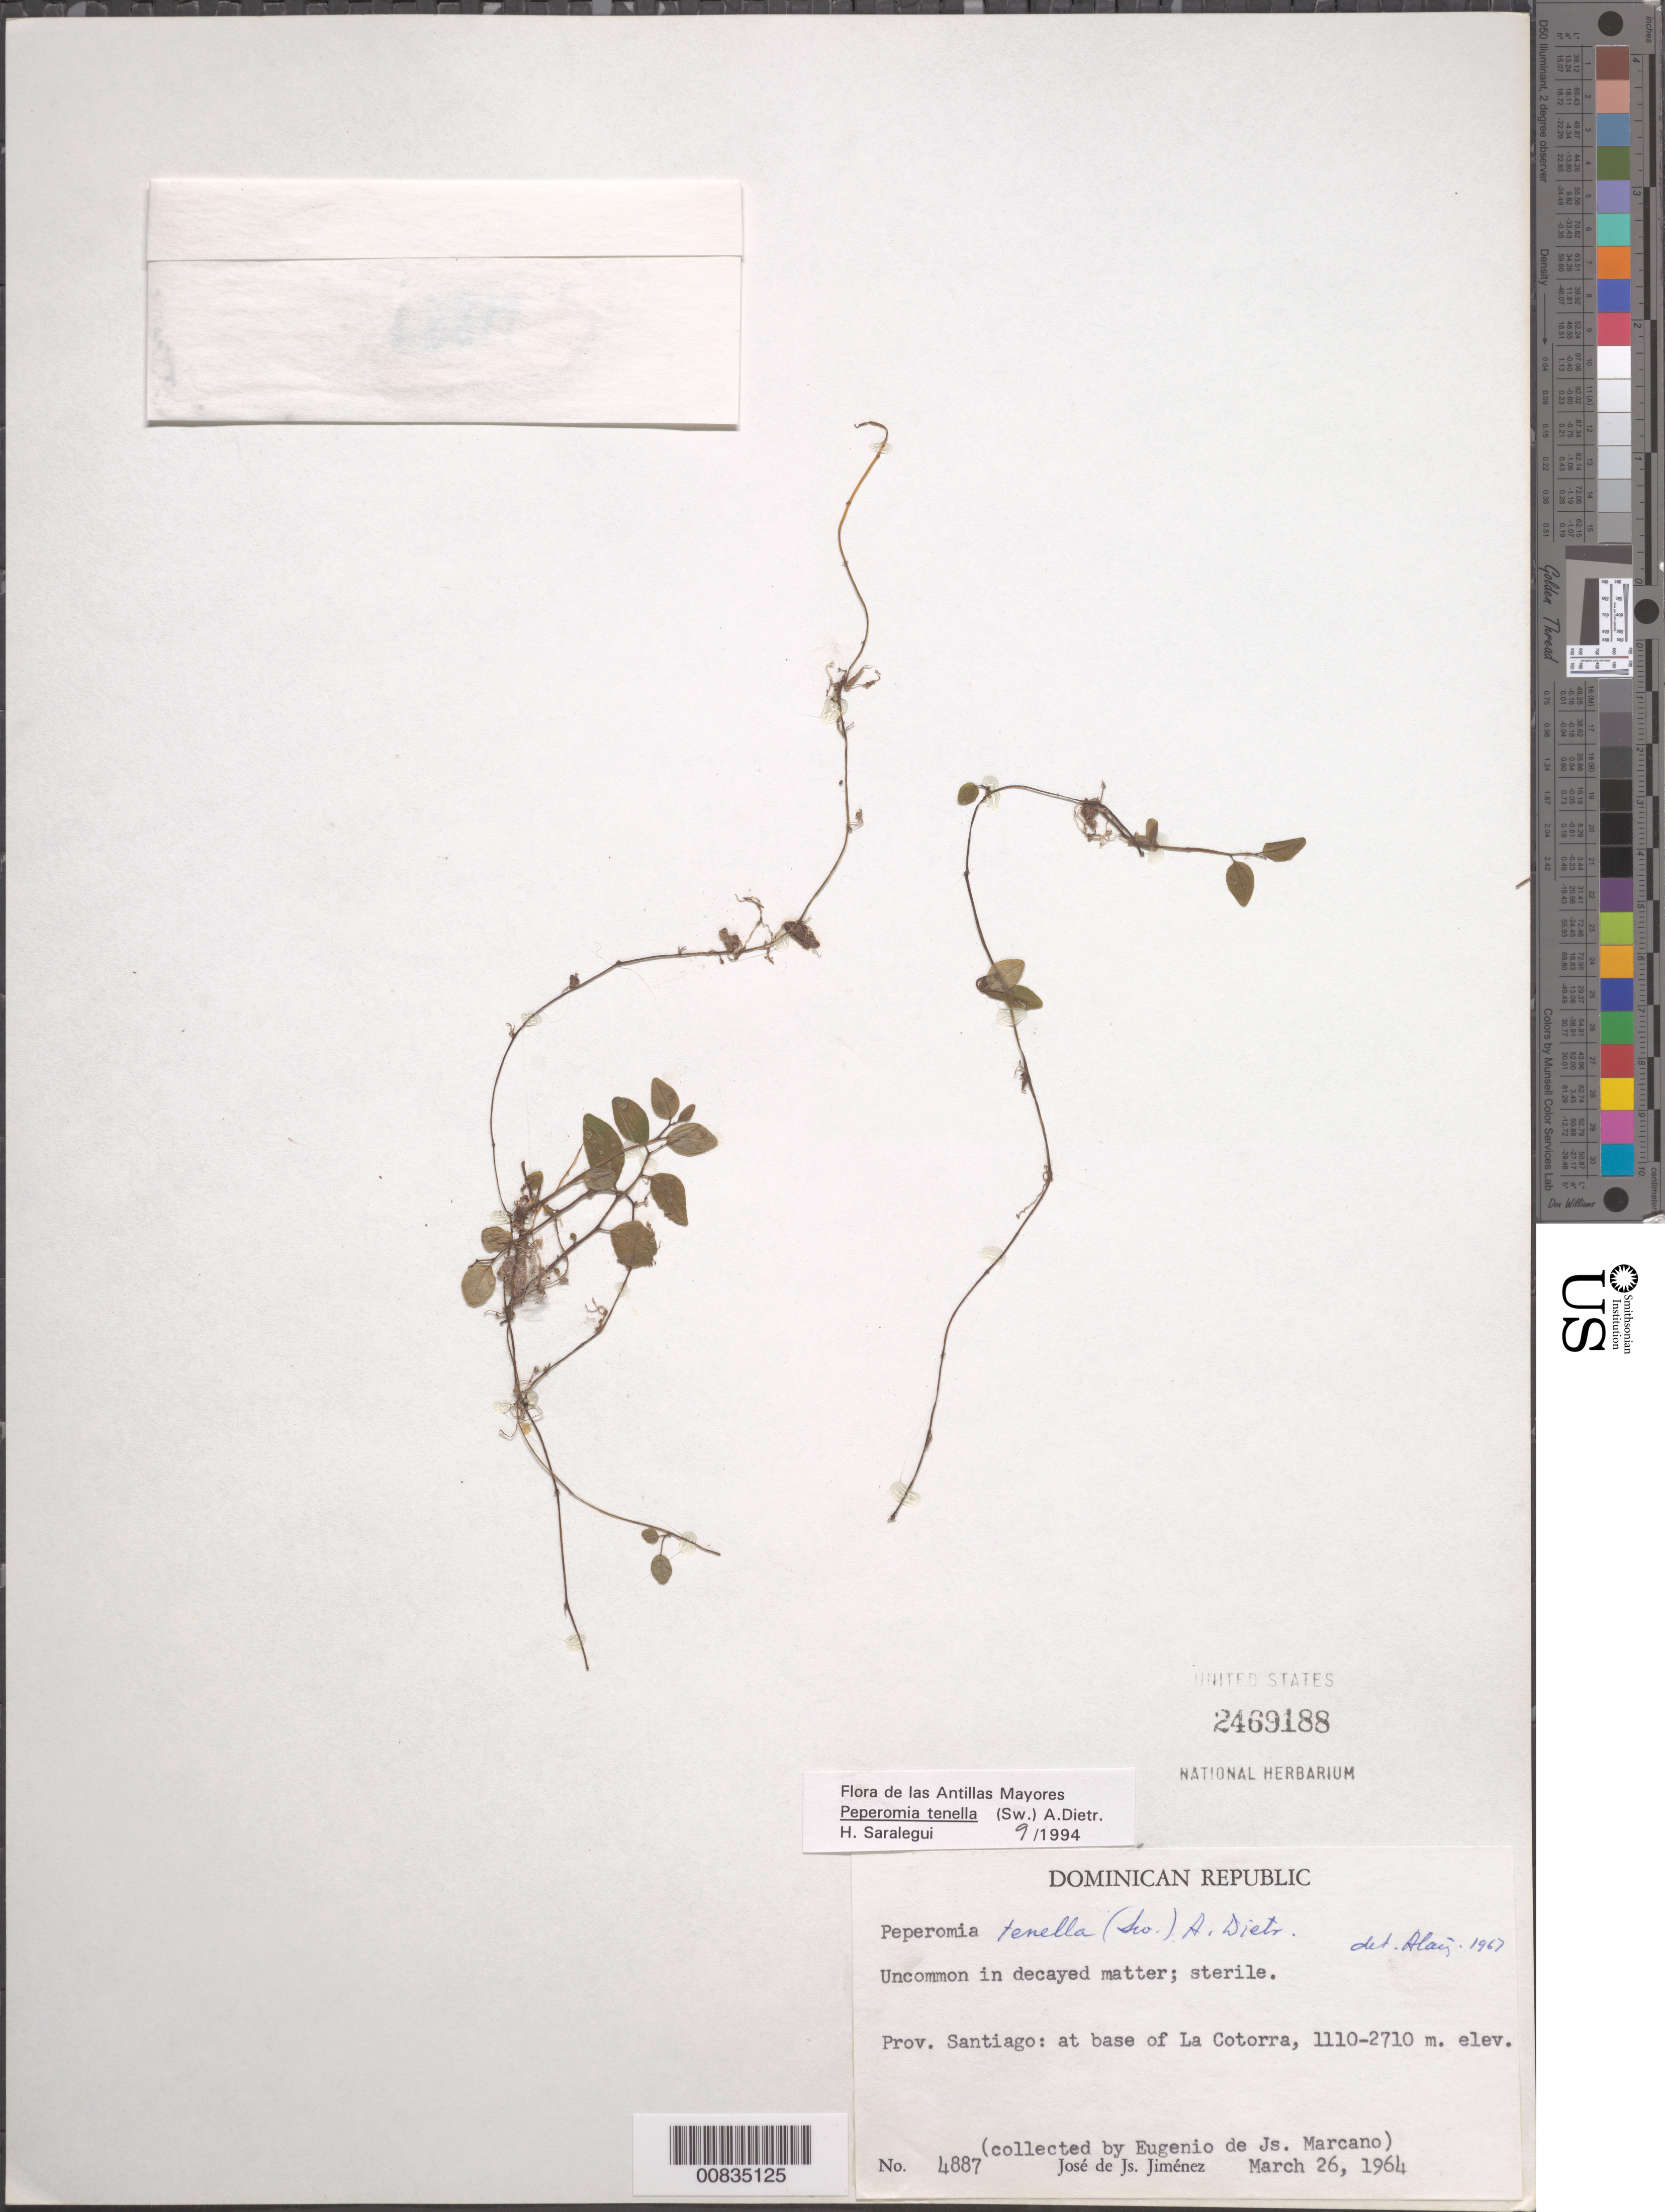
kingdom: Plantae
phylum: Tracheophyta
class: Magnoliopsida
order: Piperales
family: Piperaceae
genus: Peperomia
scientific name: Peperomia tenella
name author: (Sw.) A. Dietr.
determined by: Saralegui Boza, H., (HAJB), Jardin Botanico Nacional (Habana)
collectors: J. J. Jiménez & E. J. Marcano F.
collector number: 4887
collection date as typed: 26 Mar 1964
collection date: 1964-03-26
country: Dominican Republic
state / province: Santiago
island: Hispaniola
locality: At base of La Cotorra.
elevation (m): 1110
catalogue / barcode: US 2469188